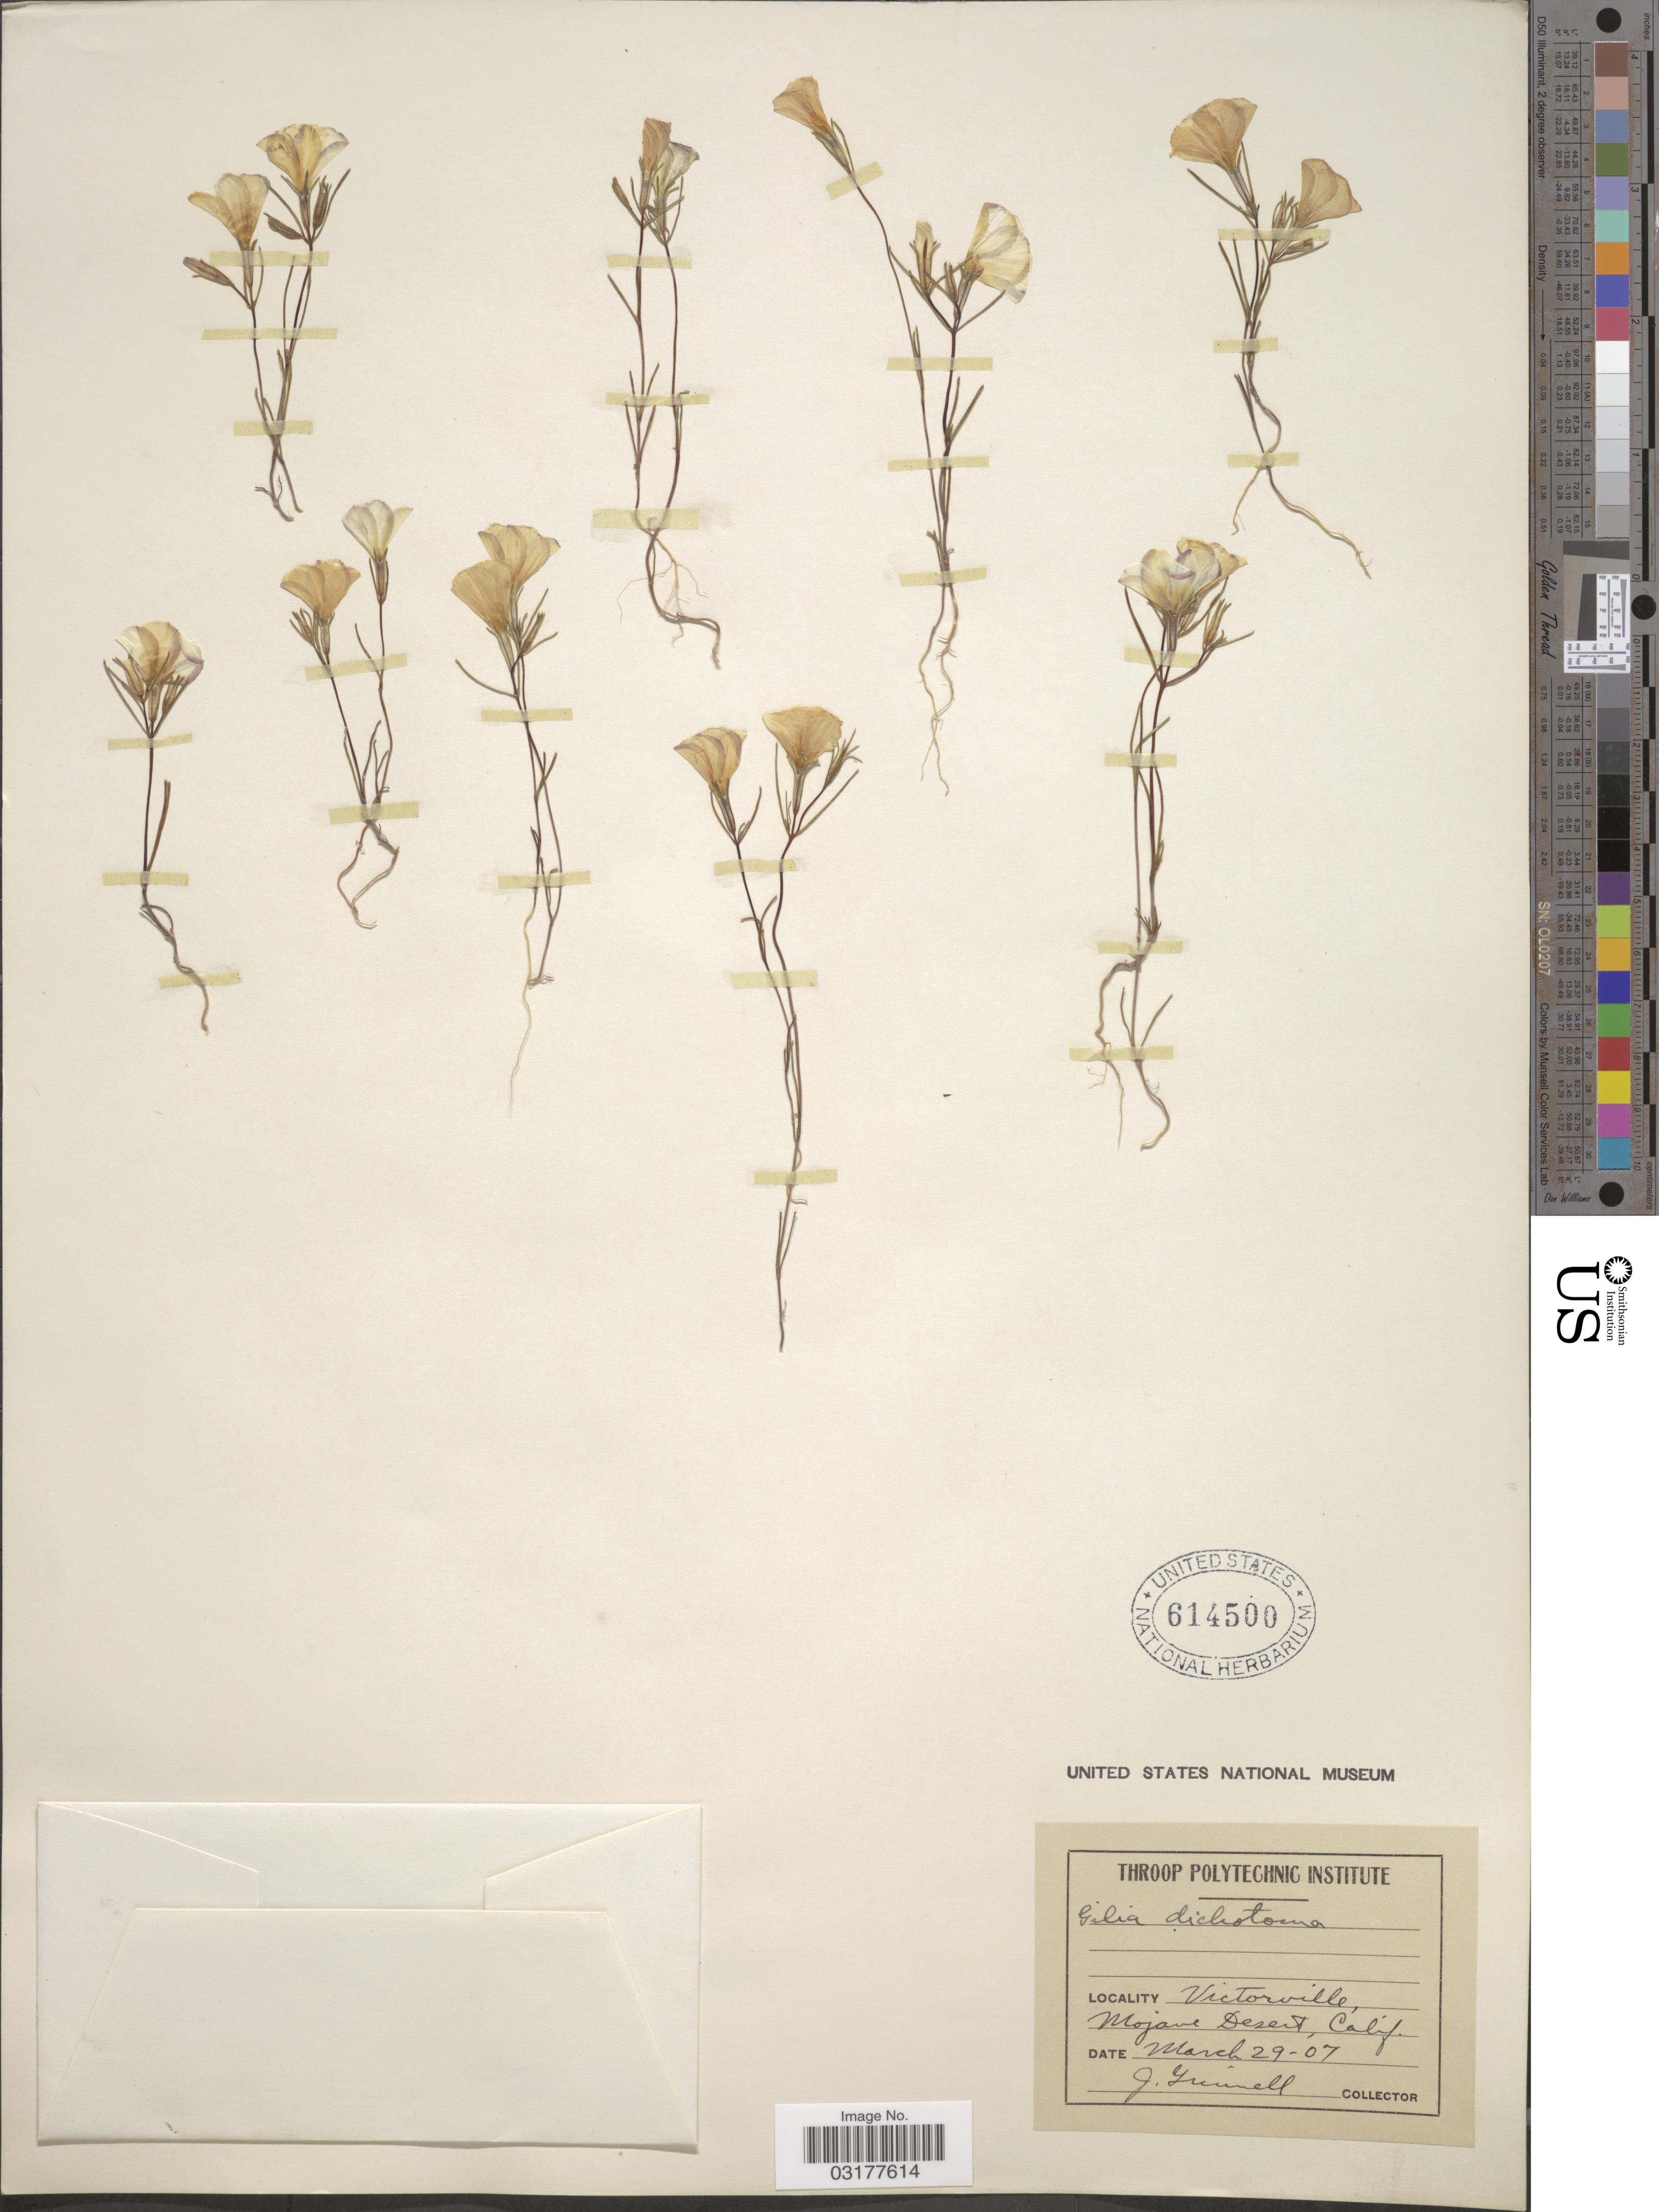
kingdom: Plantae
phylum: Tracheophyta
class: Magnoliopsida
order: Ericales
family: Polemoniaceae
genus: Linanthus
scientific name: Linanthus dichotomus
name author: Benth.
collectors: J. Grinnell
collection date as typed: Transcribed d/m/y: 29/3/7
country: United States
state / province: California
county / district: San Barnadino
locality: Victorville, Mojave Desert, Calif.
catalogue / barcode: US 614500